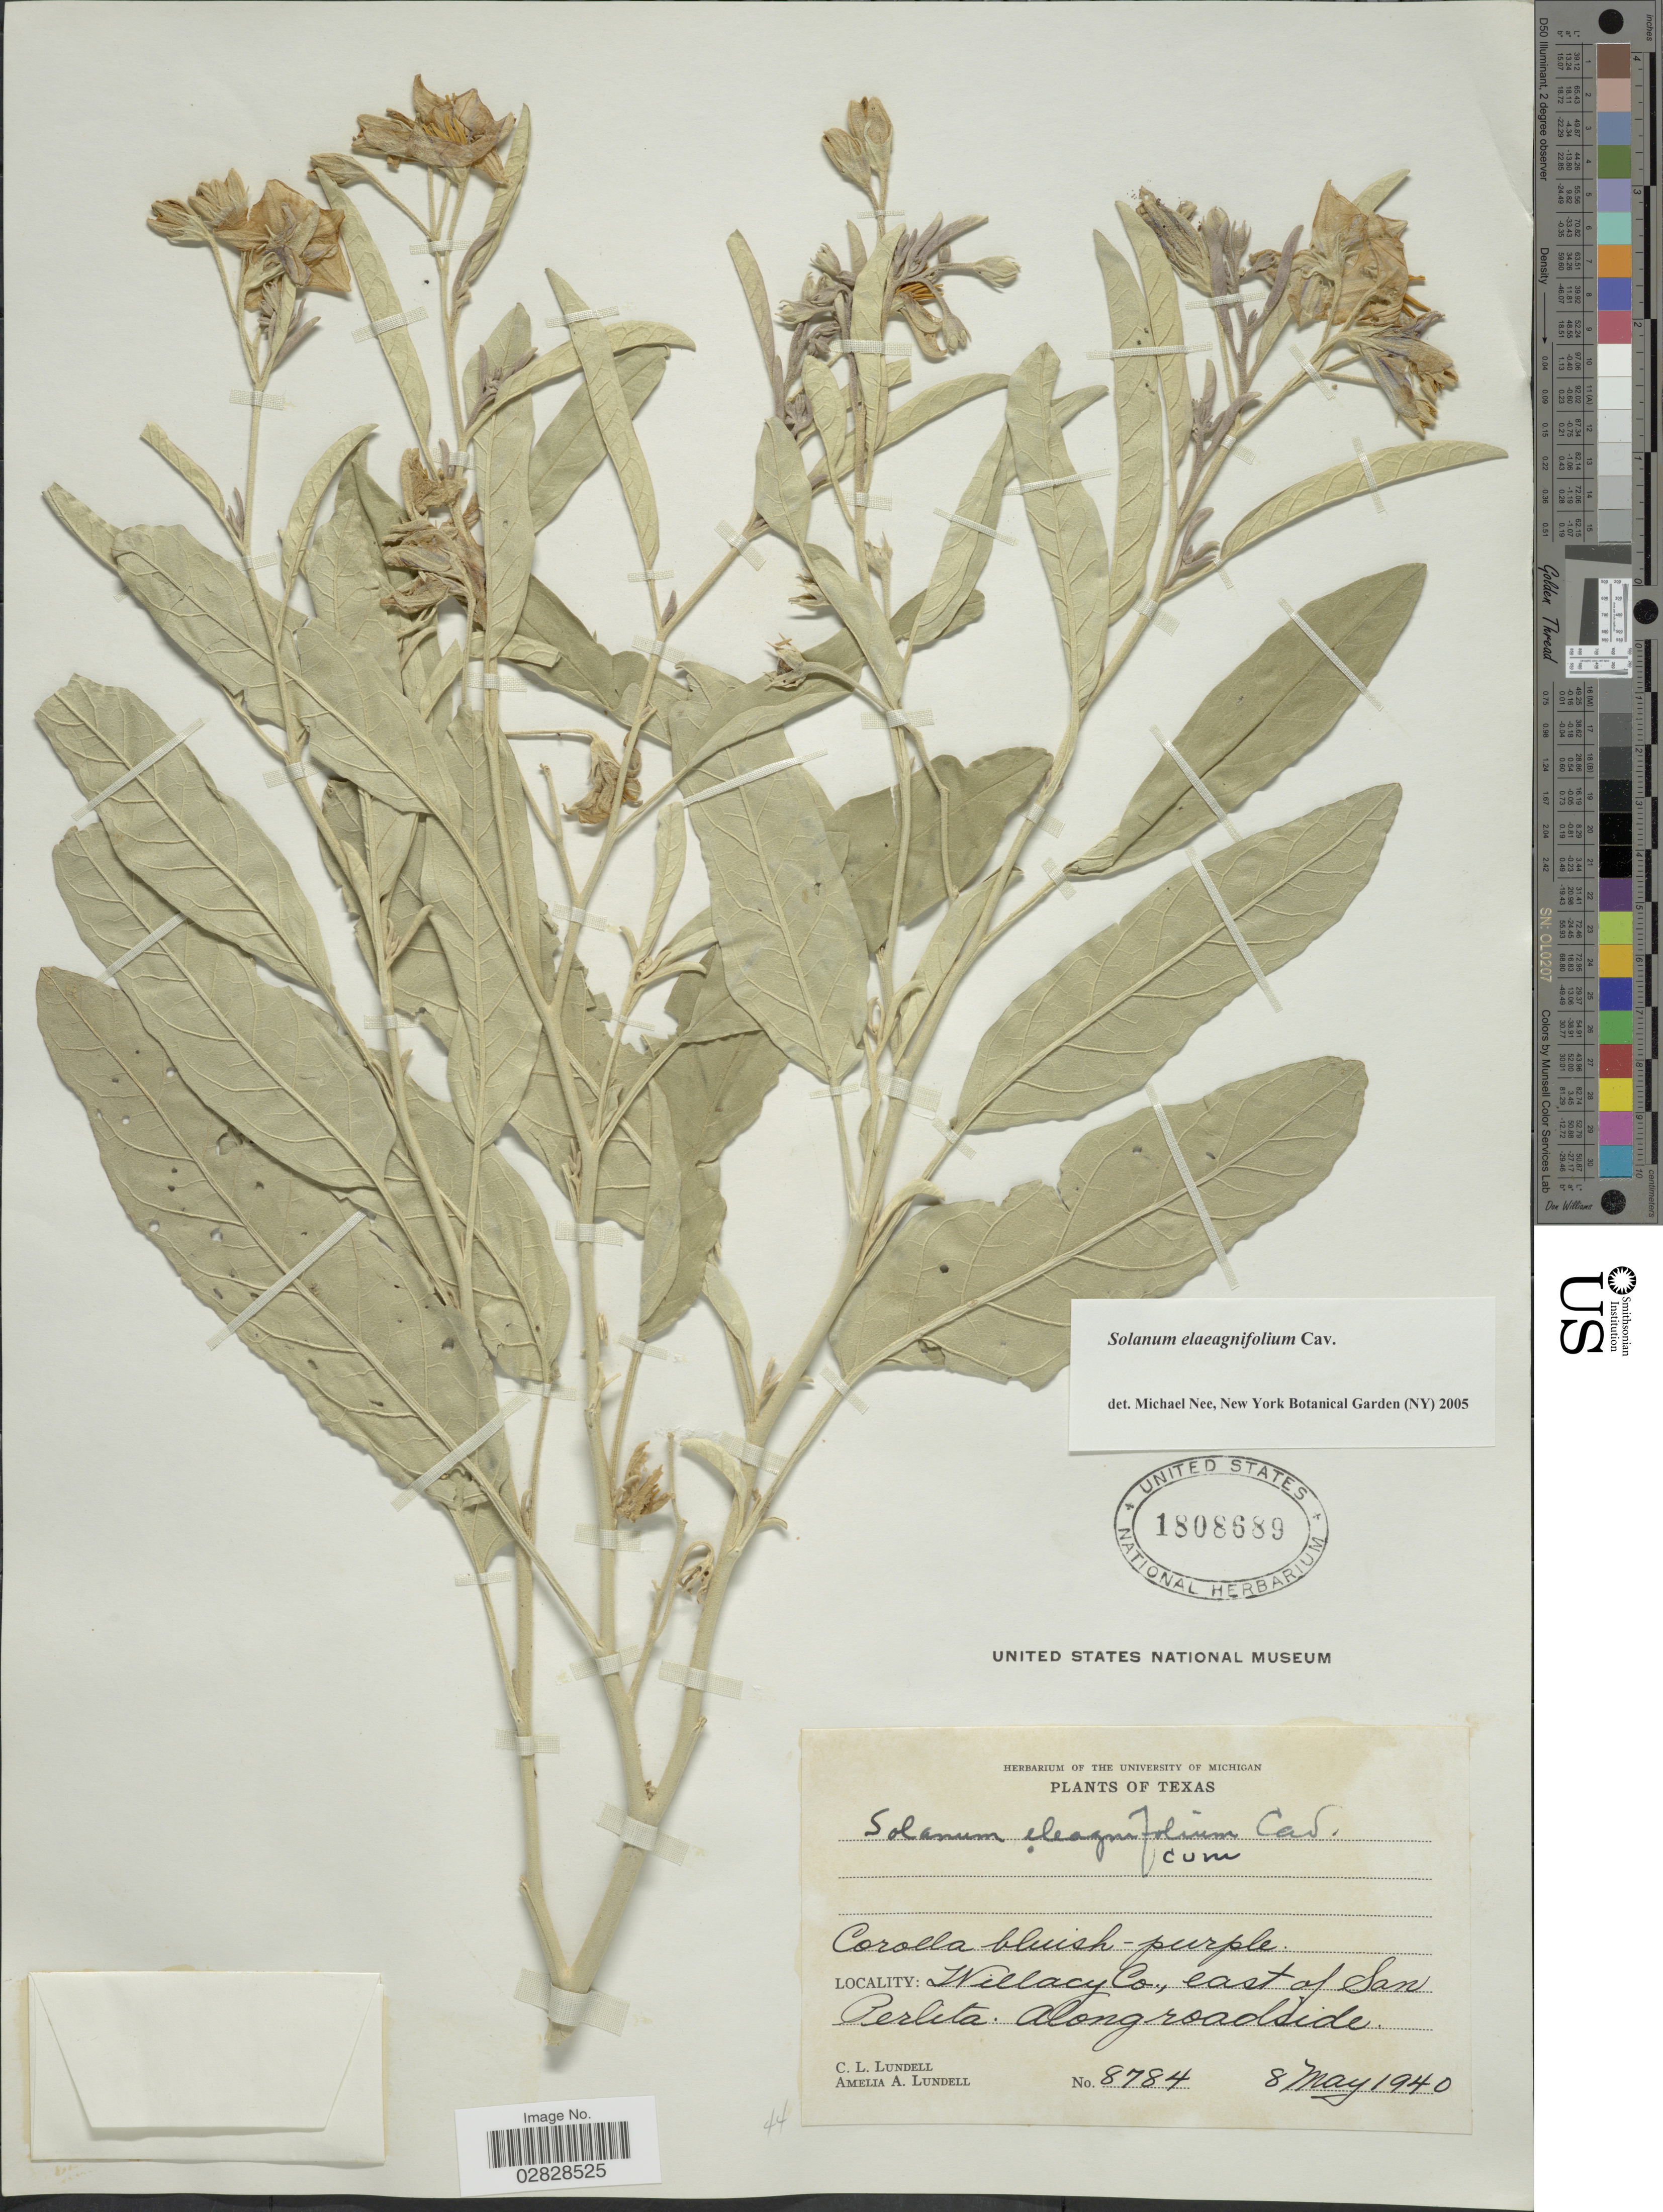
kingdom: Plantae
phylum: Tracheophyta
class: Magnoliopsida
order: Solanales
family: Solanaceae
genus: Solanum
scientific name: Solanum elaeagnifolium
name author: Cav.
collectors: C. L. Lundell & A. A. Lundell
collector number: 8784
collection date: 1940-05-08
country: United States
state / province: Texas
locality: Willacy Co., east of San Perlita.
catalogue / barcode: US 1808689